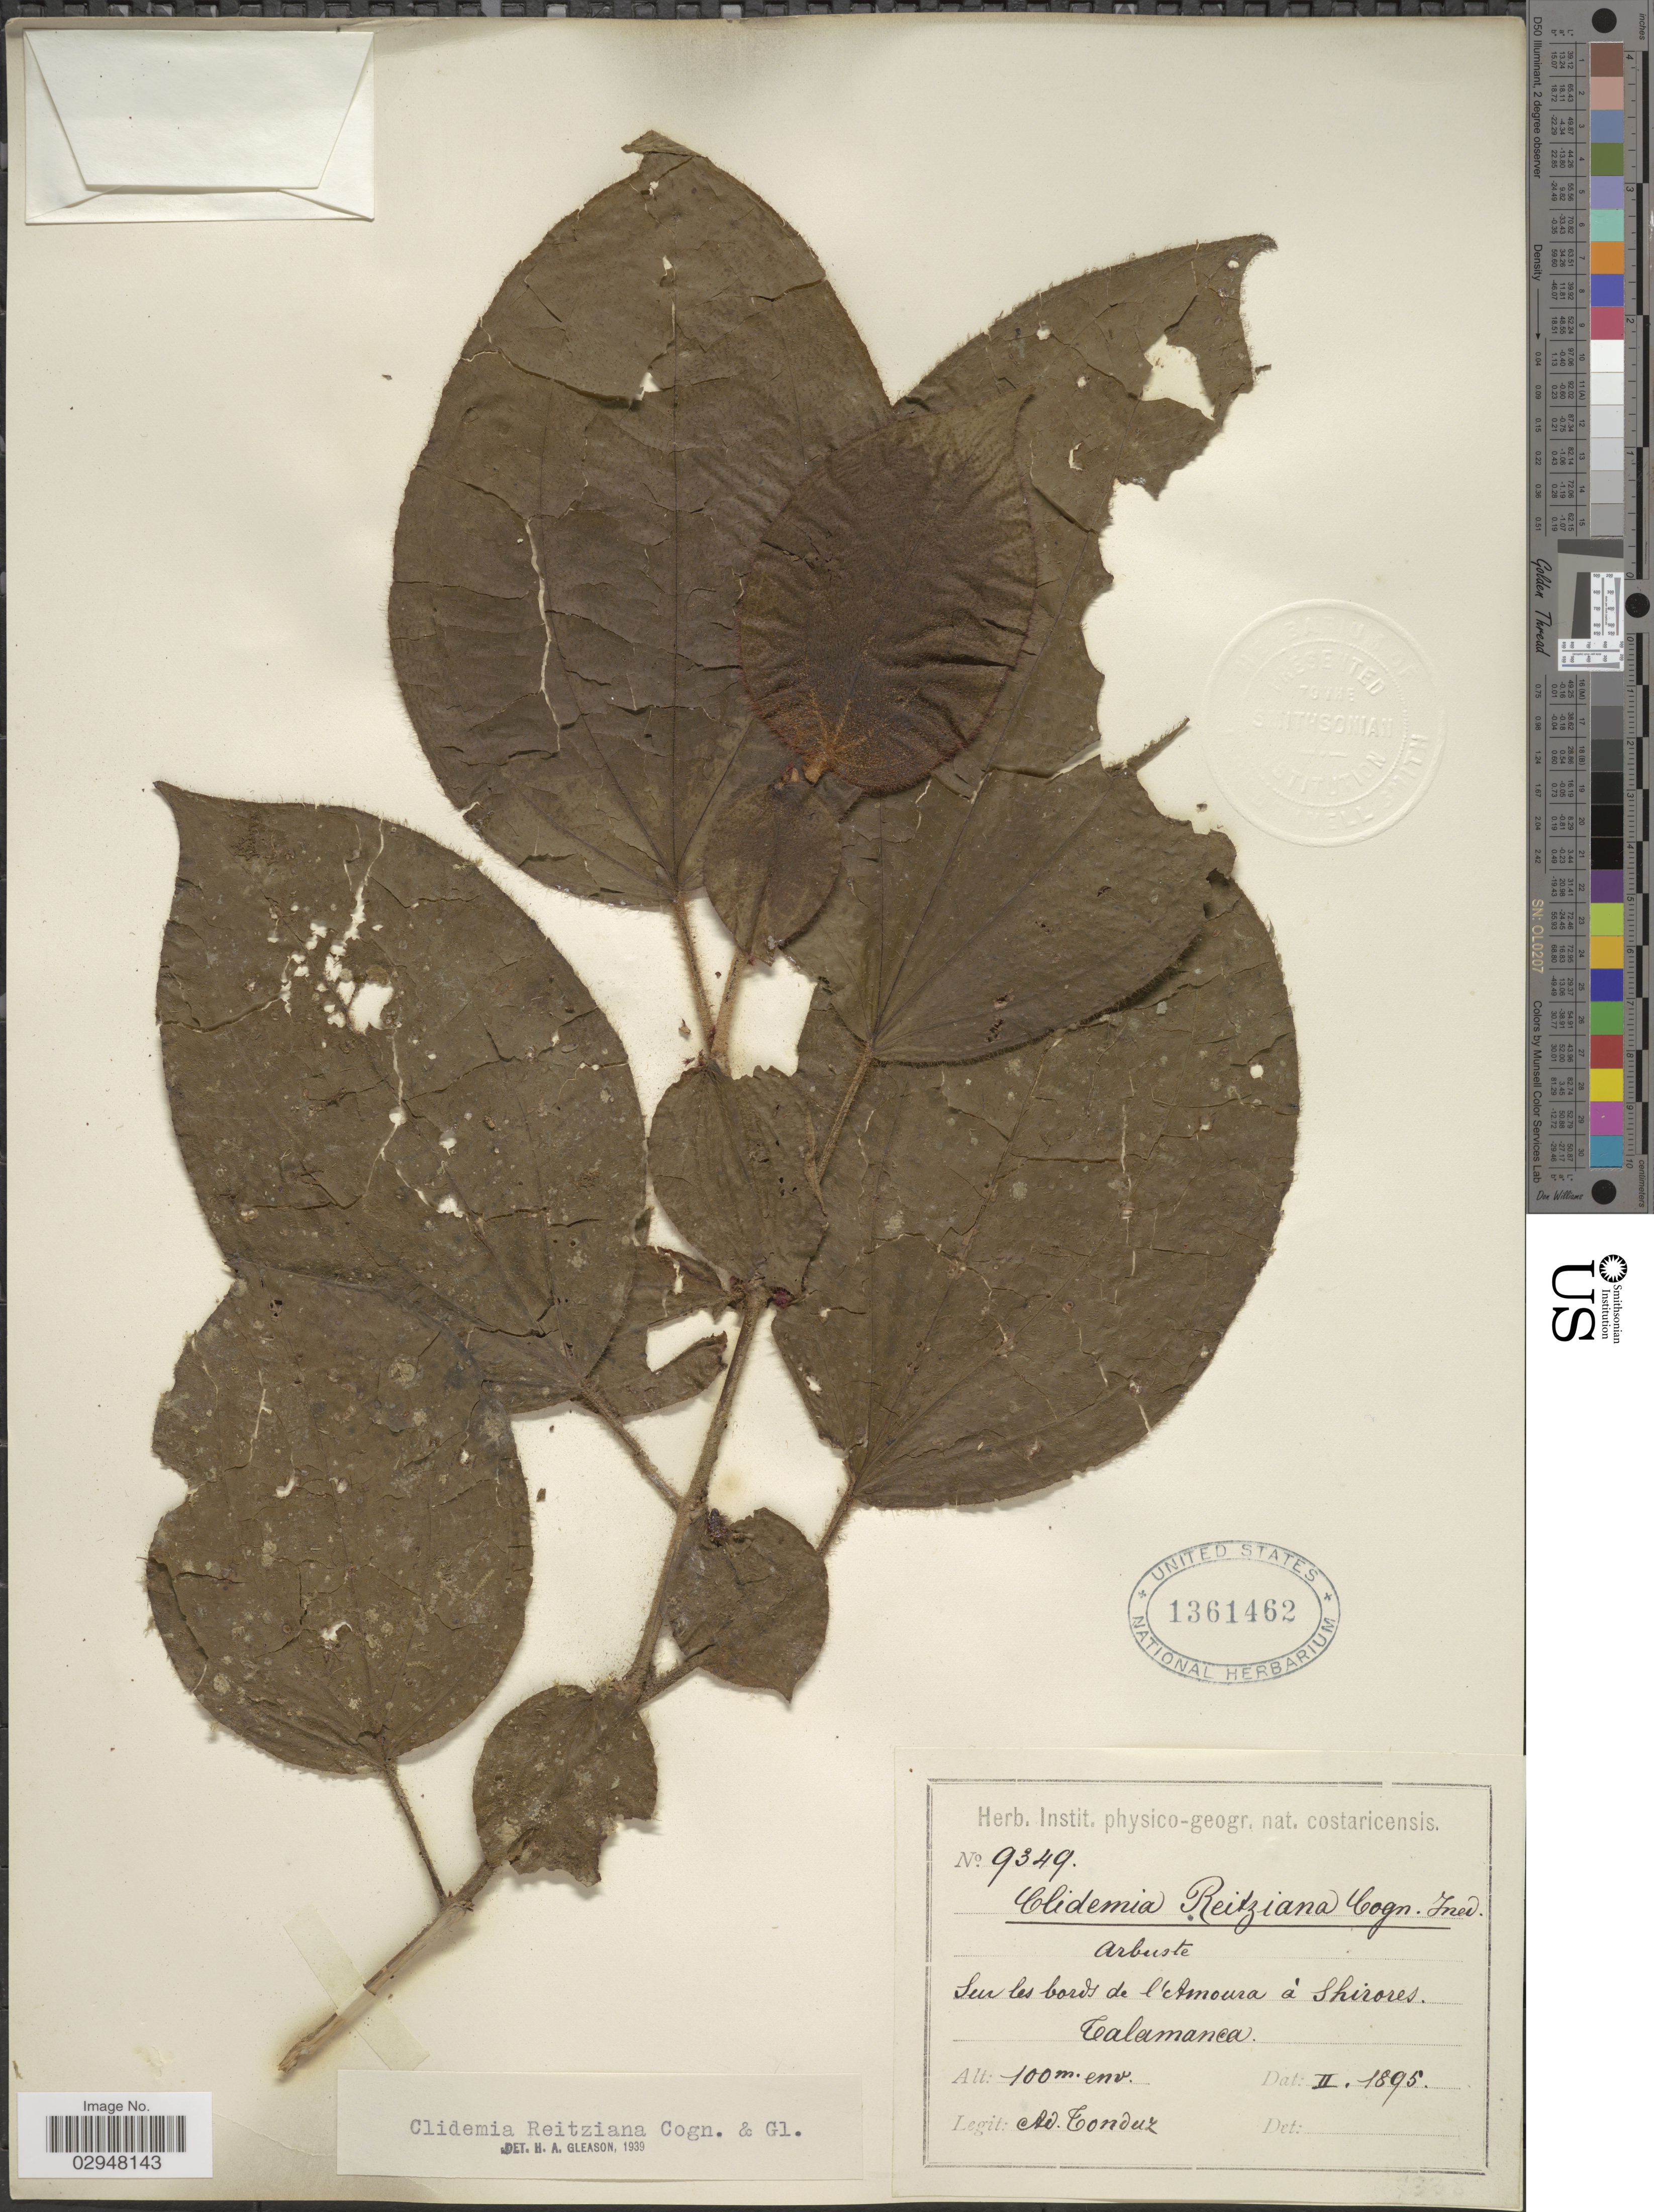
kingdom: Plantae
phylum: Tracheophyta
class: Magnoliopsida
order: Myrtales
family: Melastomataceae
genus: Clidemia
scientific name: Clidemia reitziana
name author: Cogn. & Gleason in Gleason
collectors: A. Tonduz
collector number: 9349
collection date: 1895-02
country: Costa Rica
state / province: Limón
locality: Sur les bords de l'Amoura à Shirores. Talamanca.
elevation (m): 100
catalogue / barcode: US 1361462